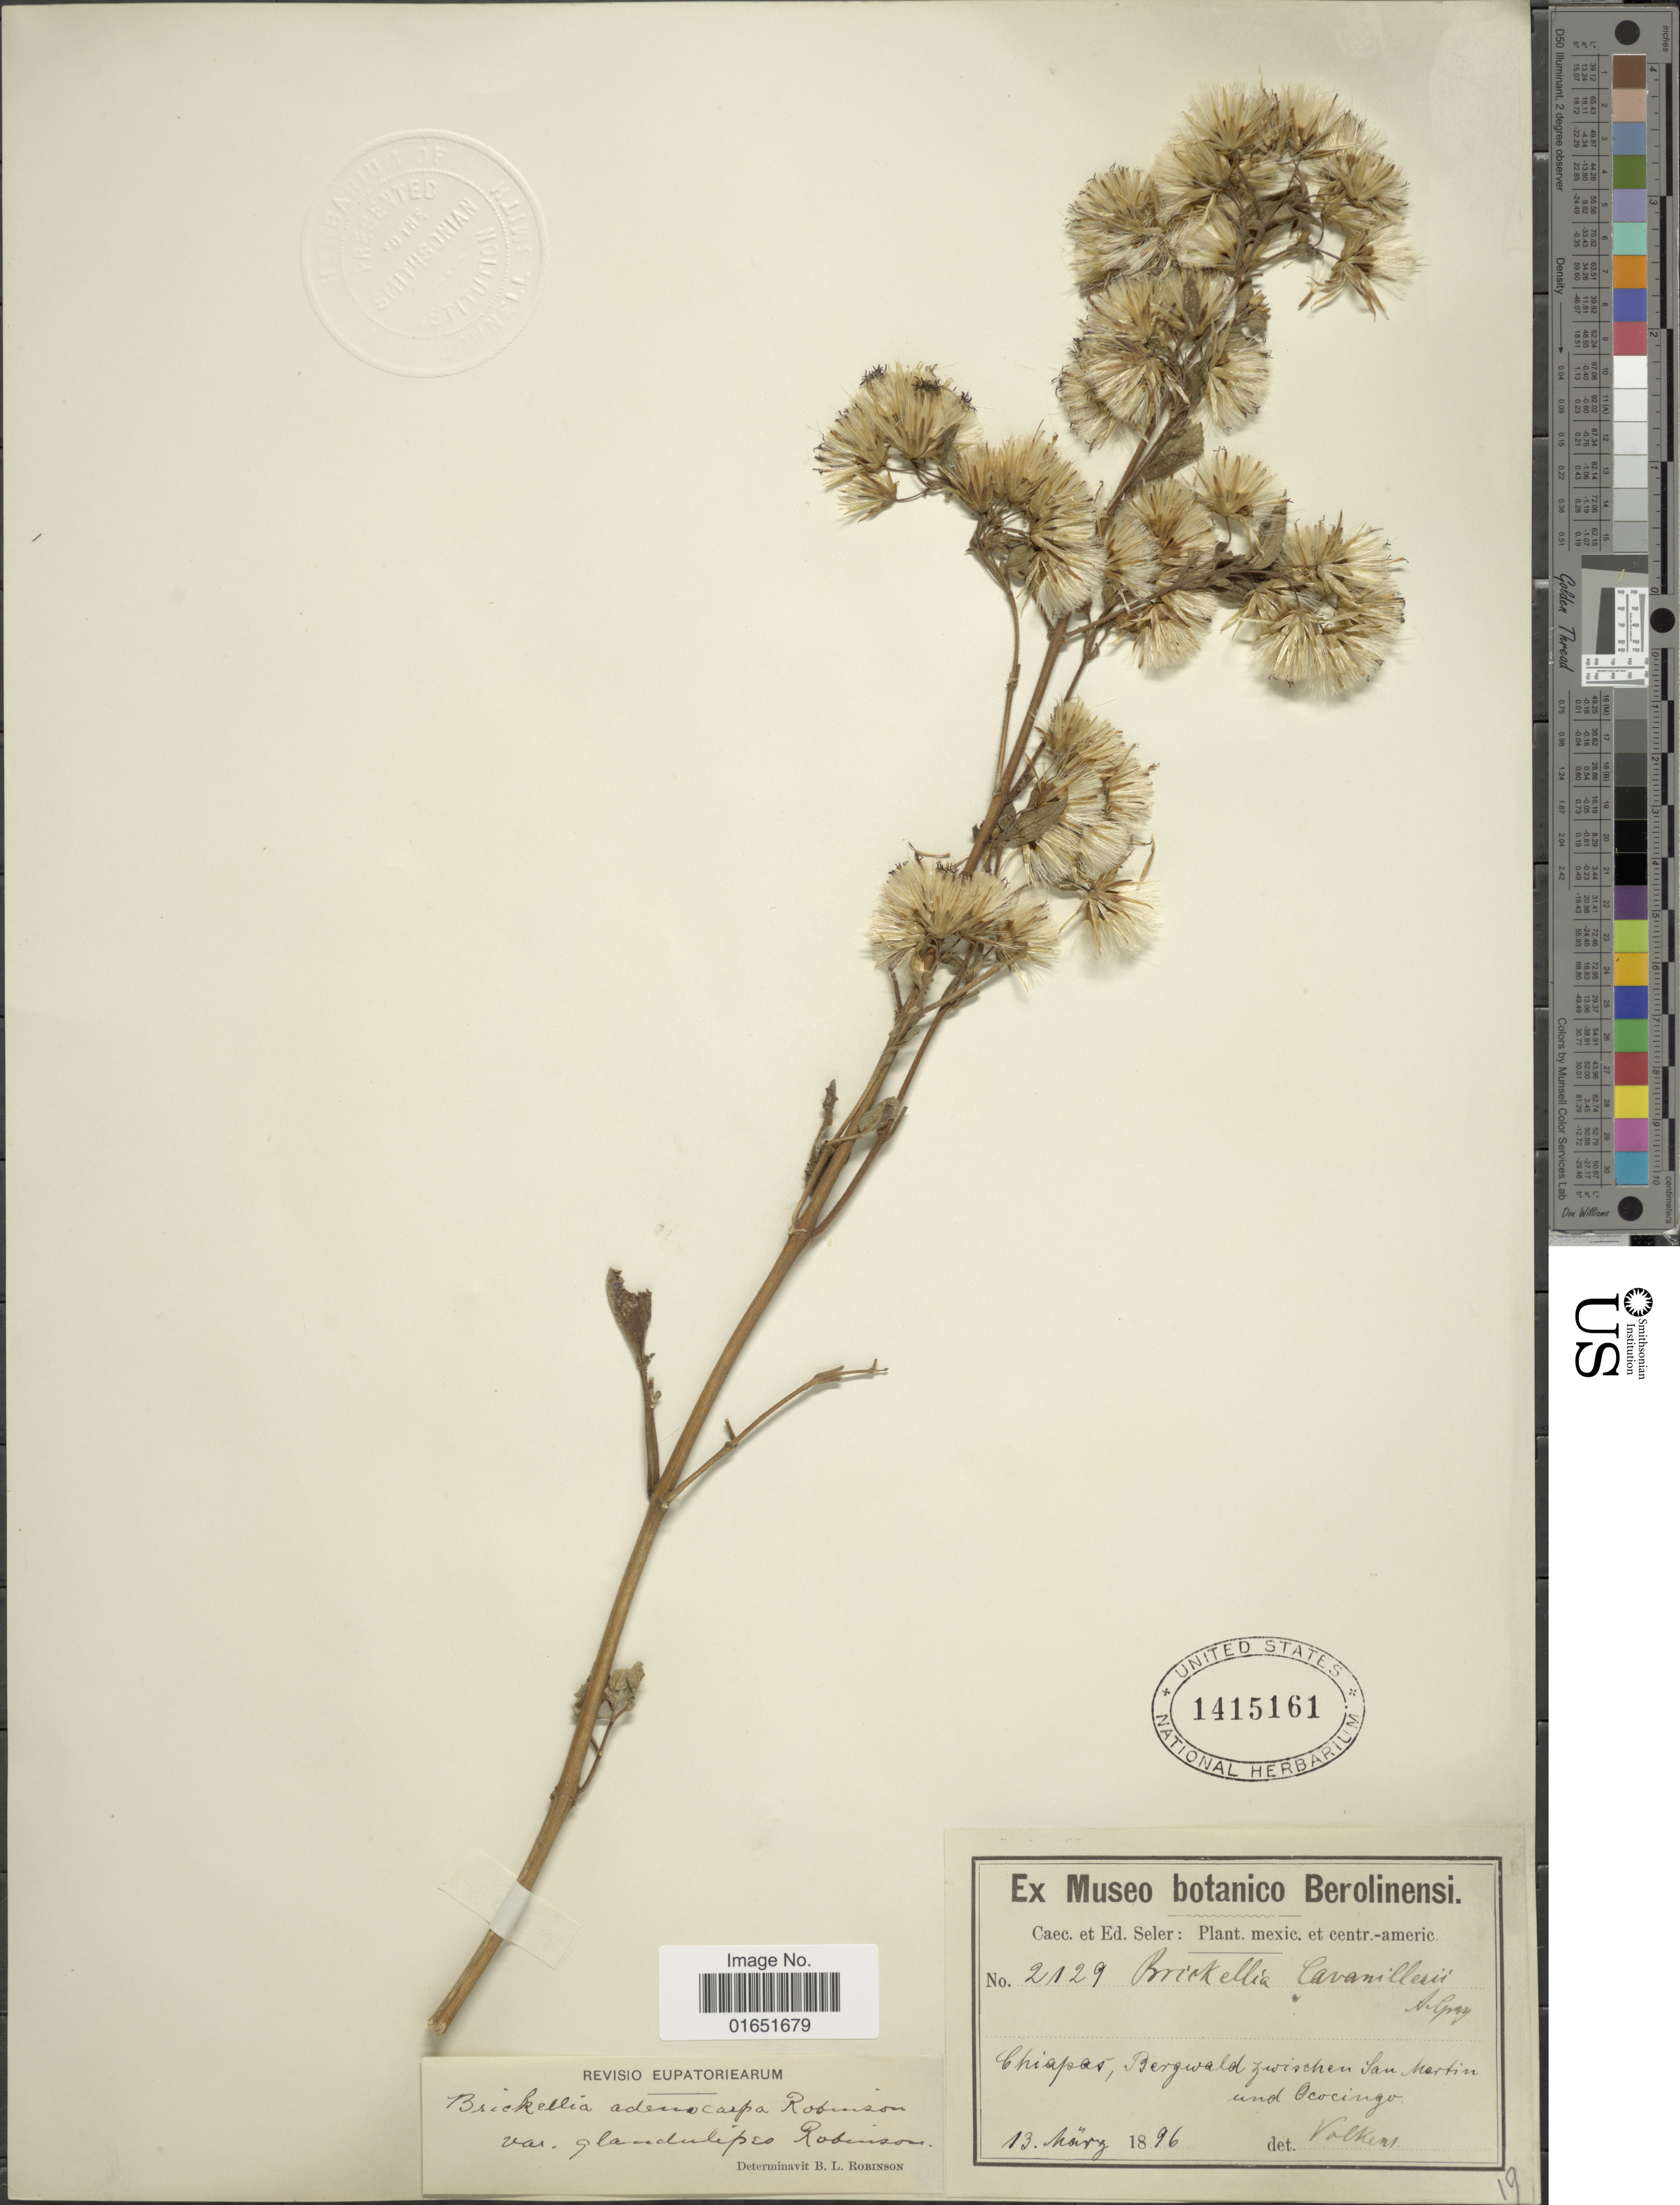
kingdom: Plantae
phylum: Tracheophyta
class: Magnoliopsida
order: Asterales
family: Asteraceae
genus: Brickellia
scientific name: Brickellia argyrolepis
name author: B.L. Rob.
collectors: C. Seler & E. G. Seler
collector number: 2129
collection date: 1896-03-13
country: Mexico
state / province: Chiapas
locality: Bergwald zwischen San martin und Ococingo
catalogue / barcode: US 1415161